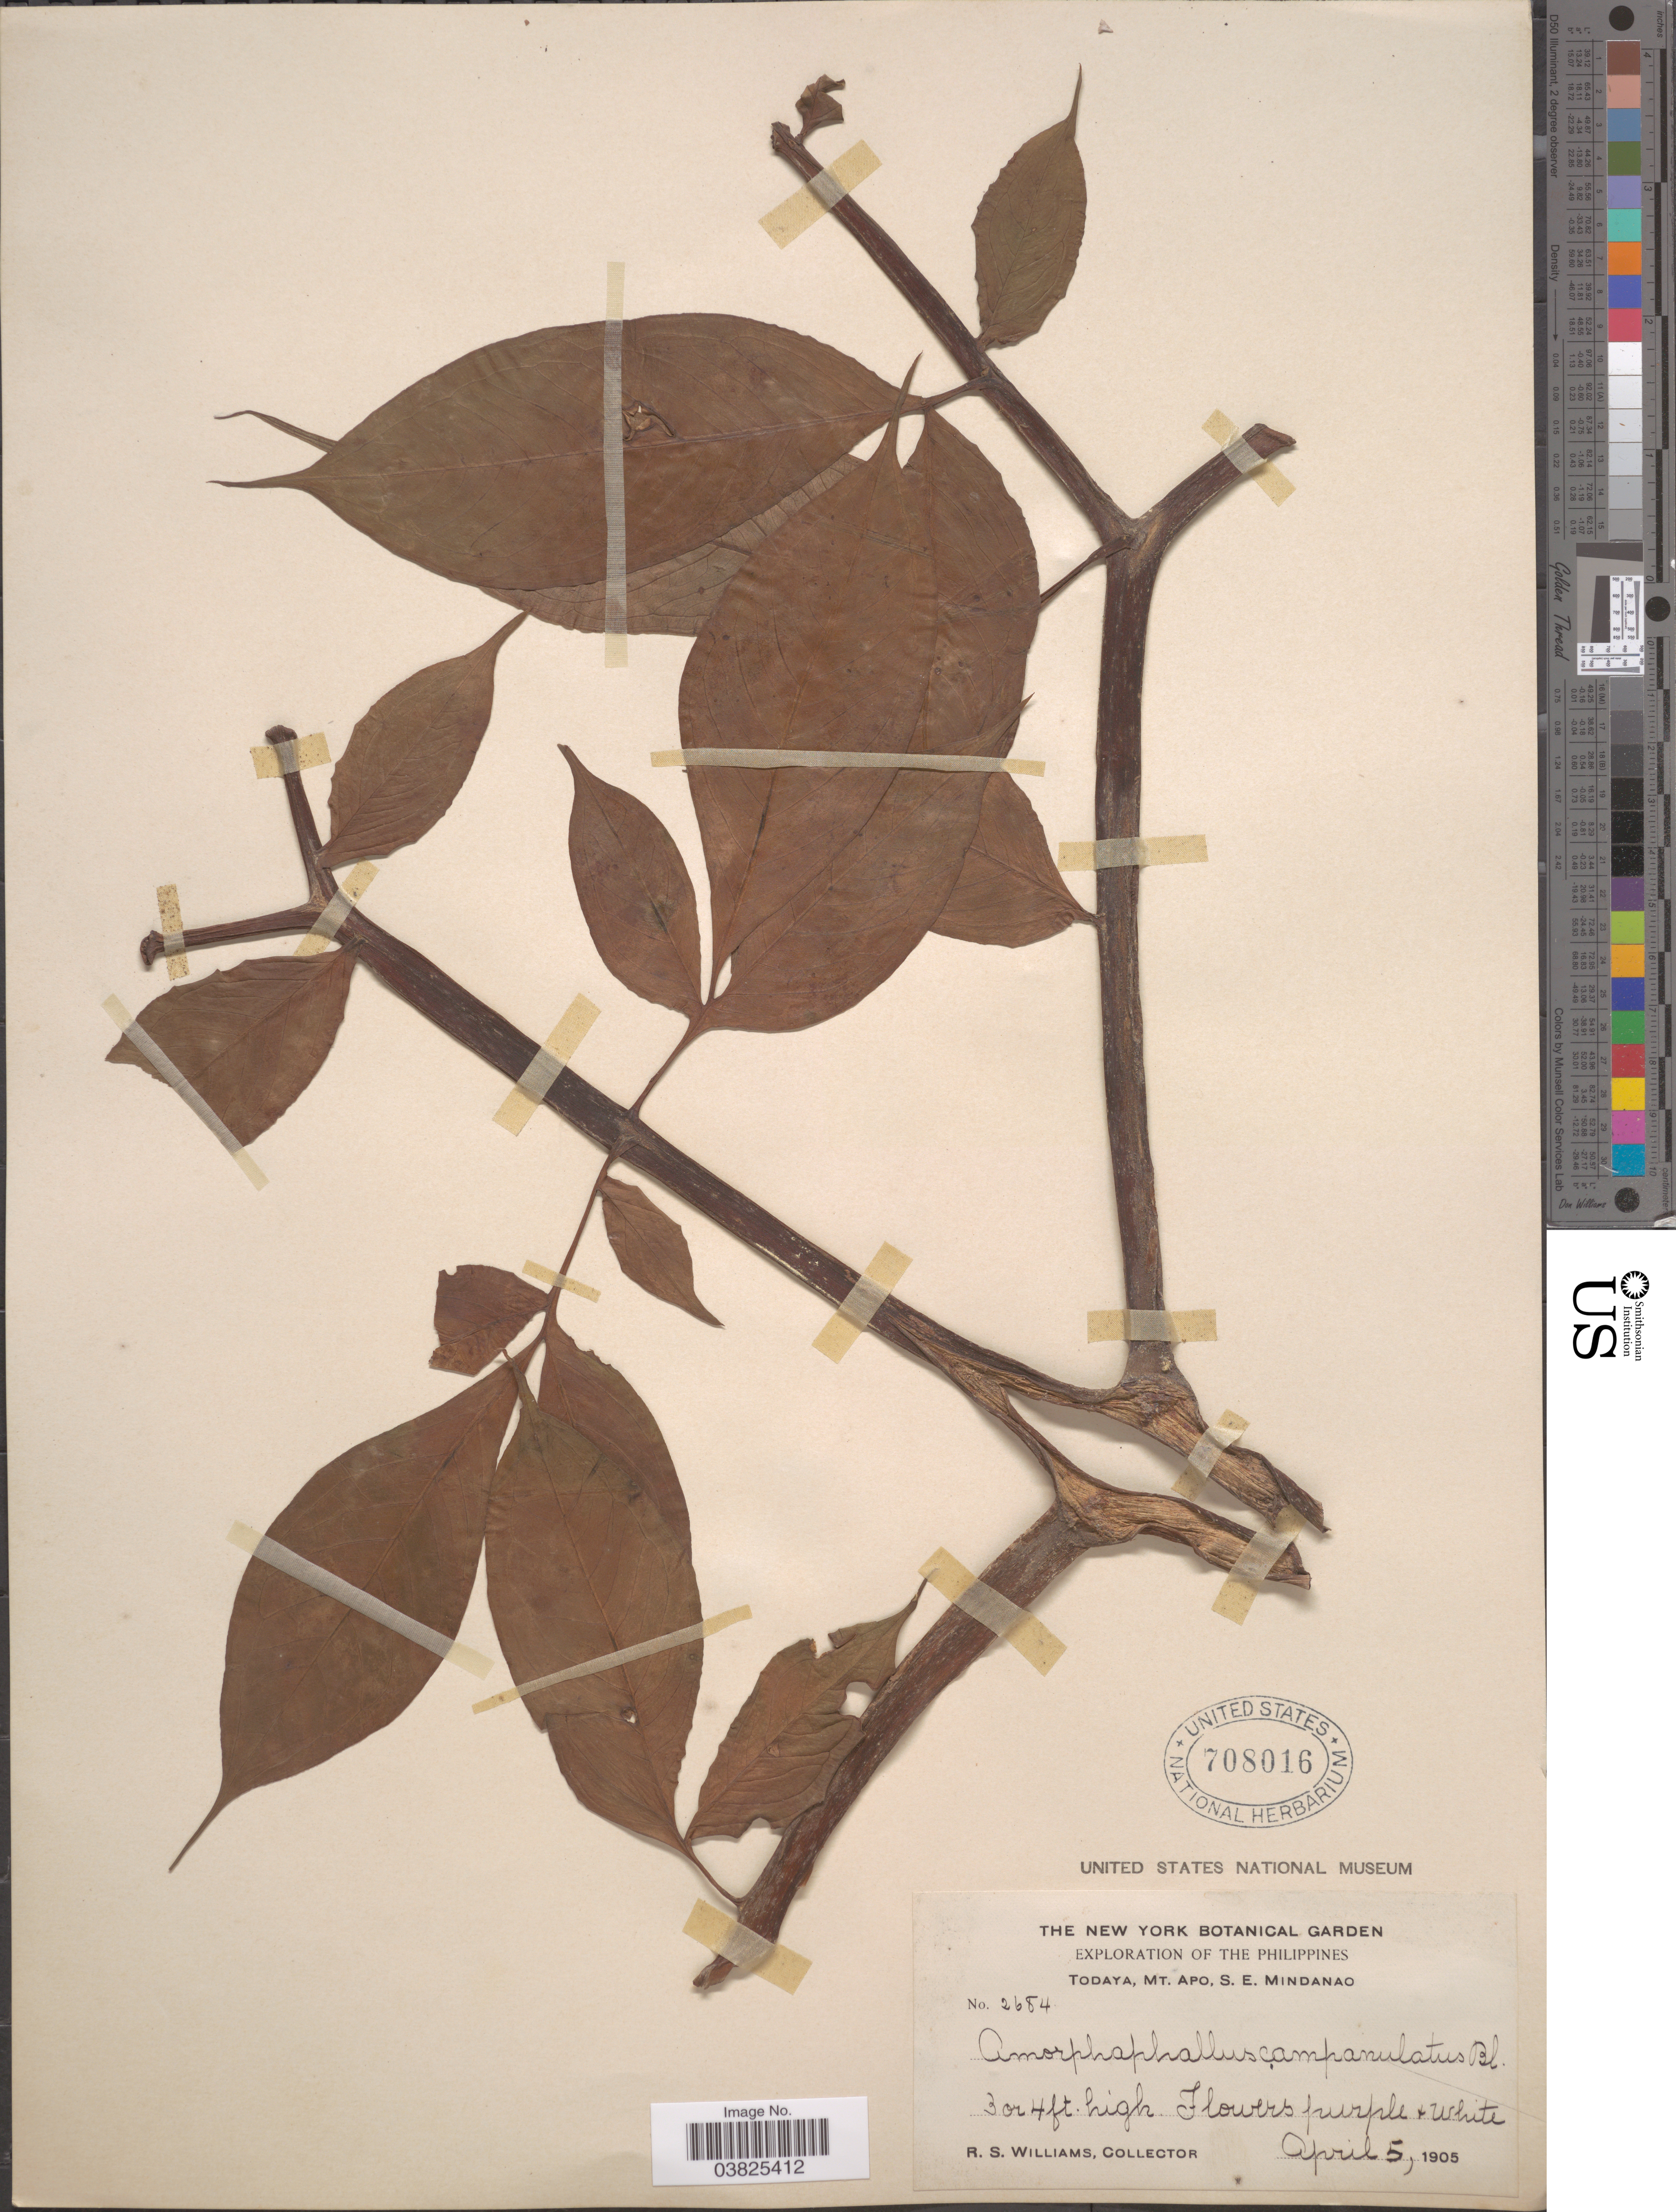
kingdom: Plantae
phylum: Tracheophyta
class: Liliopsida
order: Alismatales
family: Araceae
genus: Amorphophallus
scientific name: Amorphophallus paeoniifolius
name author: (Dennst.) Nicolson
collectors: R. S. Williams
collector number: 2684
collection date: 1905-04-05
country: Philippines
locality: Todaya, Mt. Apo, S. E. Mindanao.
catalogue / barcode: US 708016